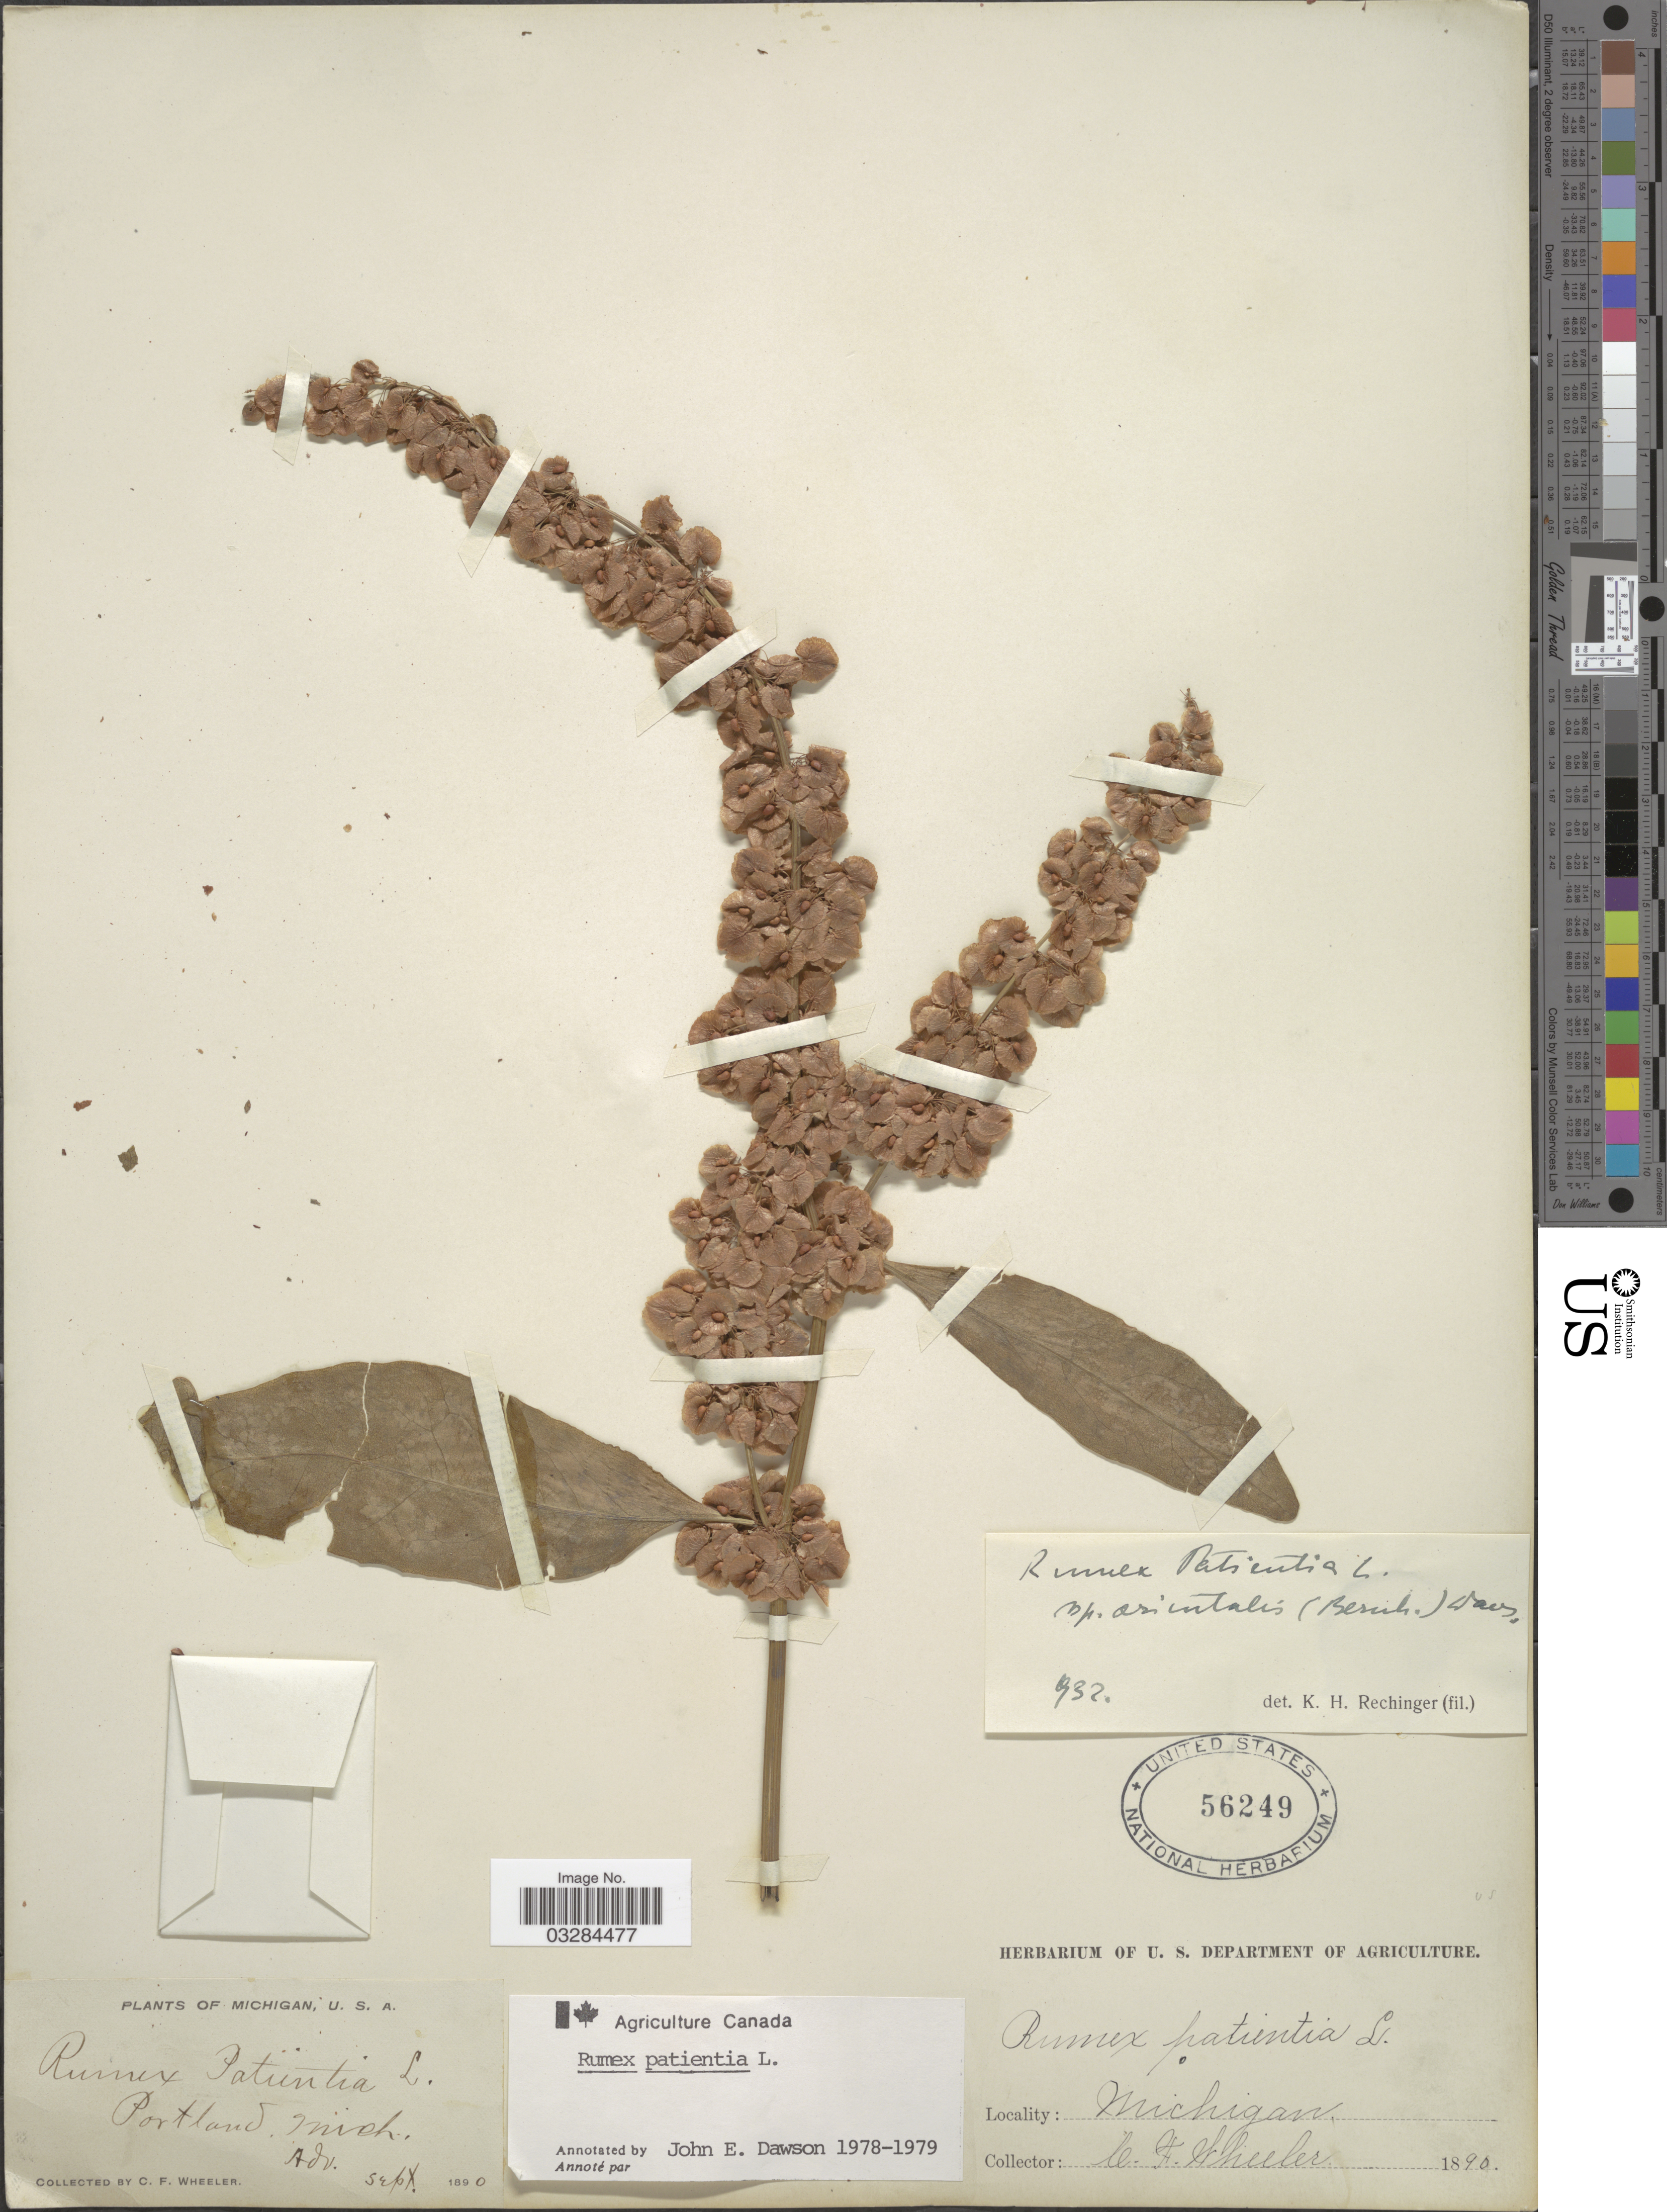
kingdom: Plantae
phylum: Tracheophyta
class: Magnoliopsida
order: Caryophyllales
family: Polygonaceae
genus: Rumex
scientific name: Rumex patientia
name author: L.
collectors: C. Wheeler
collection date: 1890-09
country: United States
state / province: Michigan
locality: Portland.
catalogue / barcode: US 56249